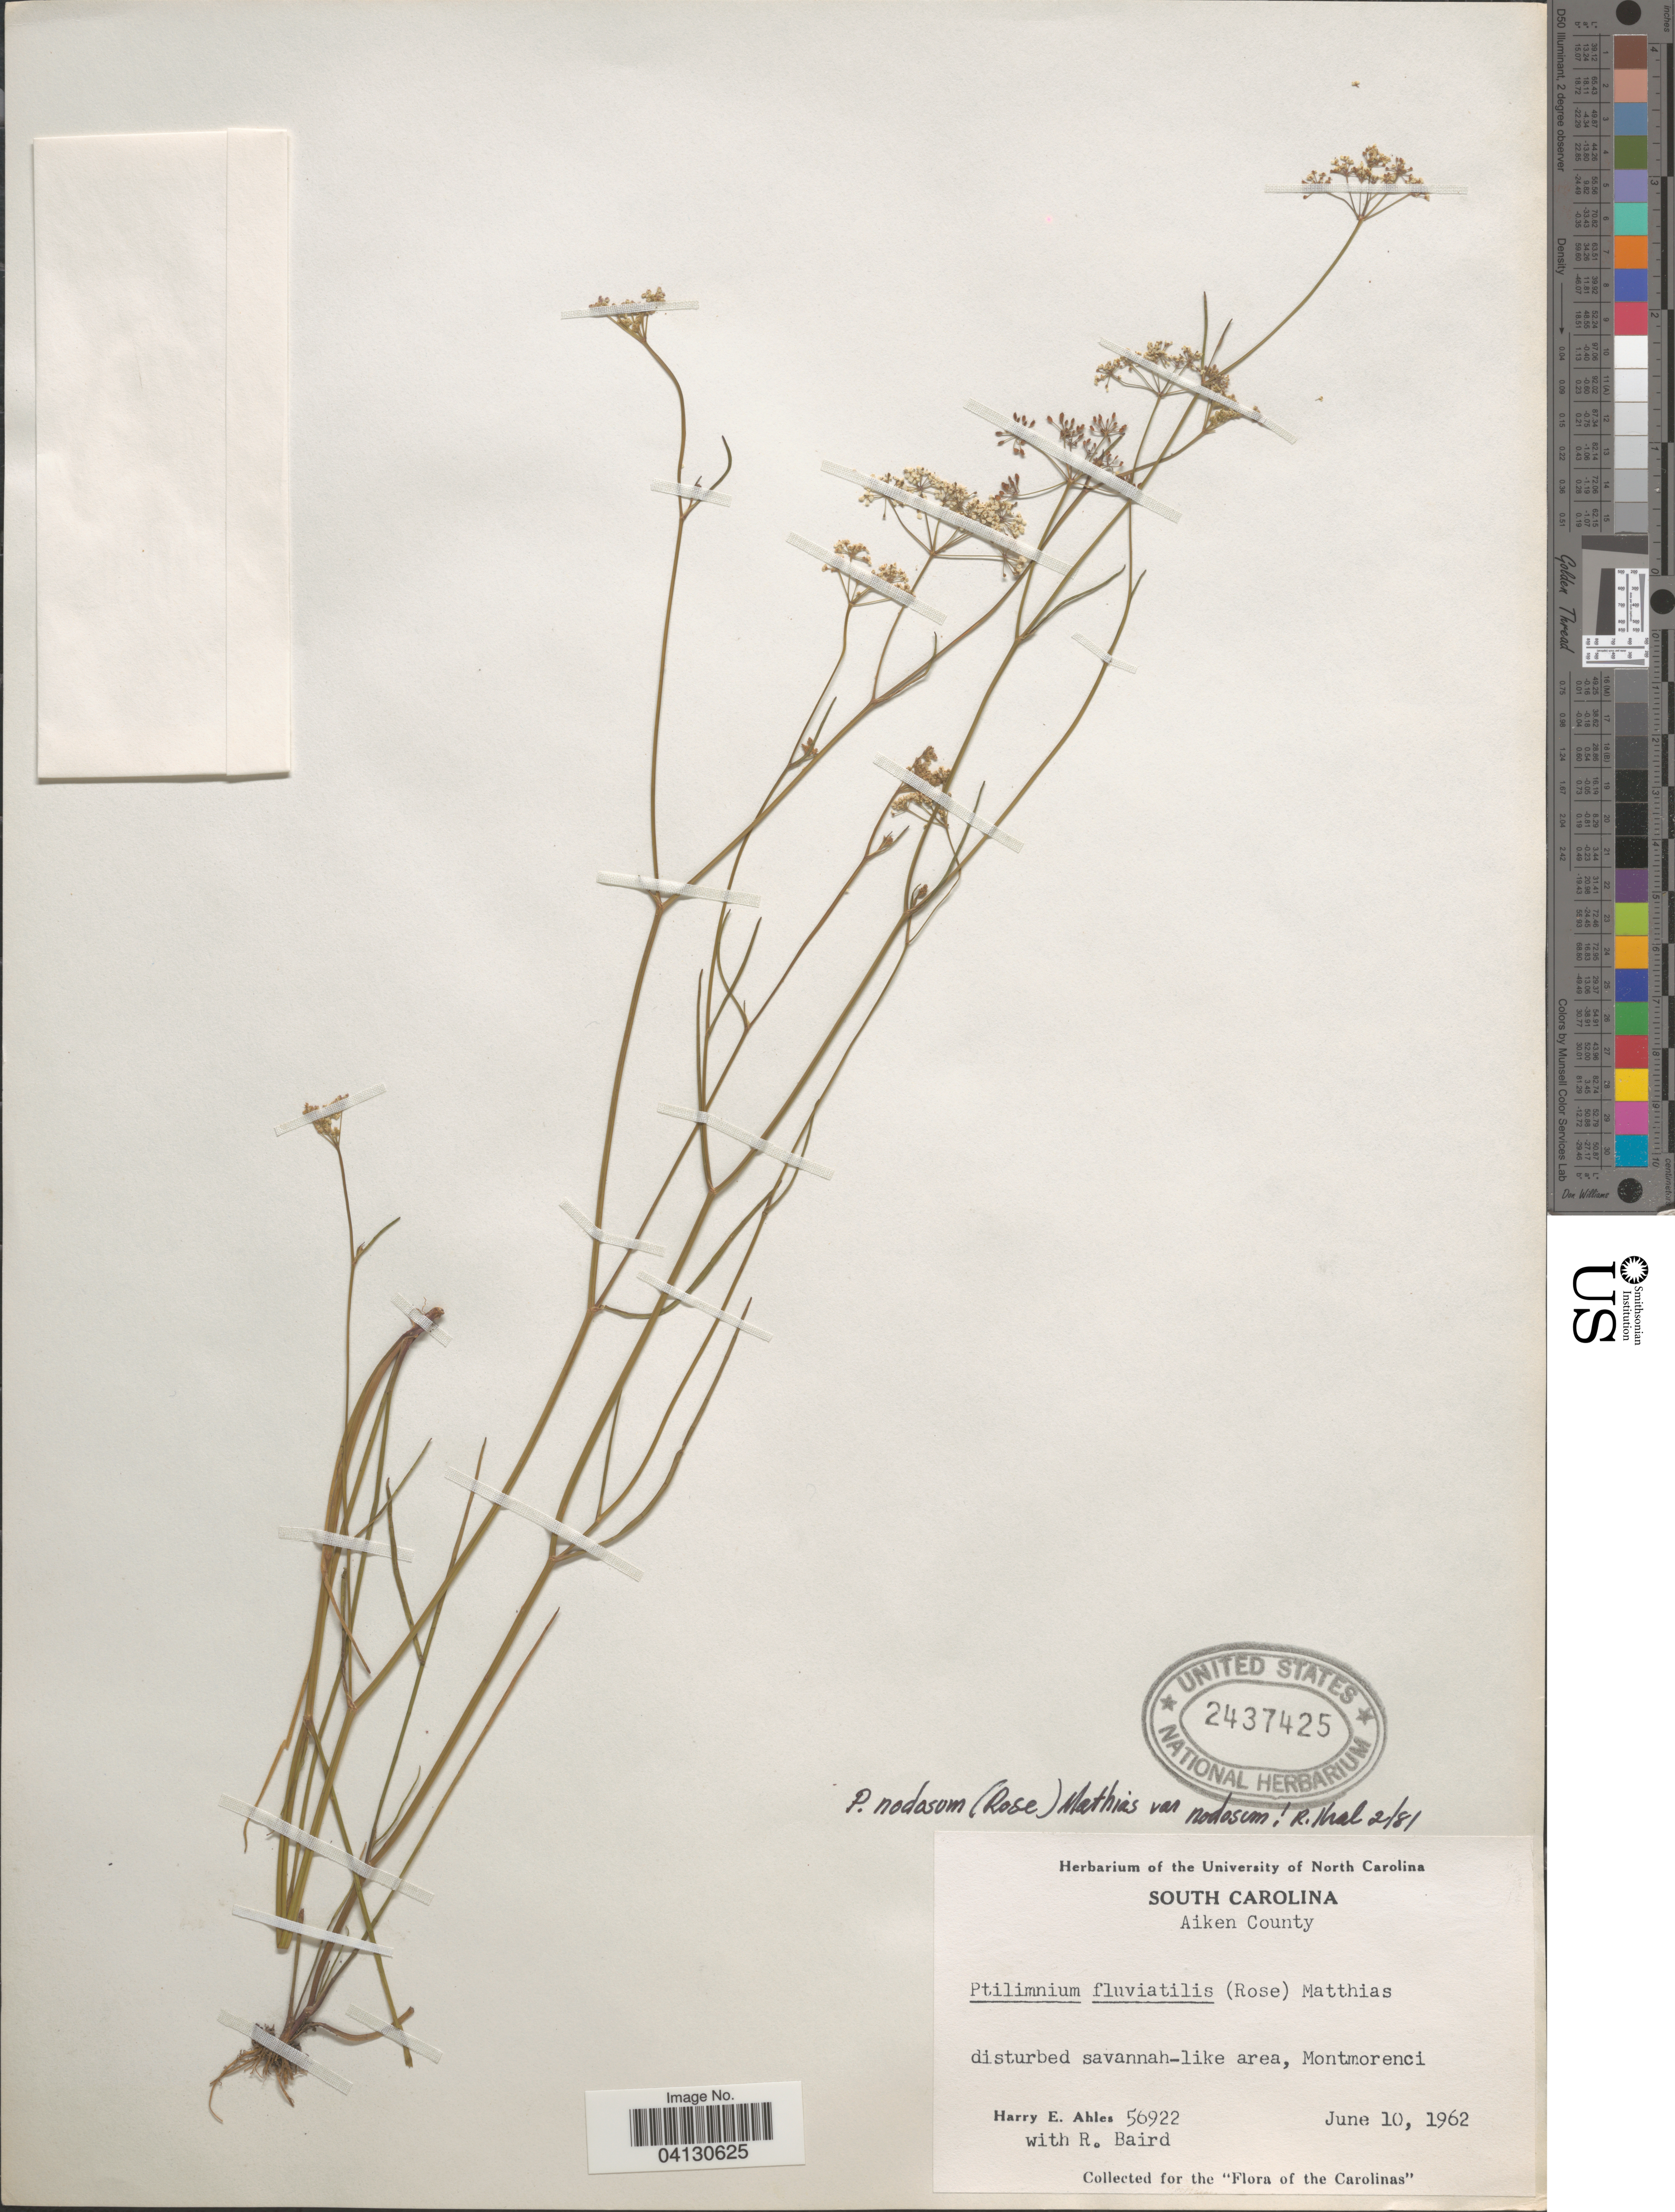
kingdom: Plantae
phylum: Tracheophyta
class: Magnoliopsida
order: Apiales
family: Apiaceae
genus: Ptilimnium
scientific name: Ptilimnium fluviatile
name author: (Rose) Mathias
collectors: H. E. Ahles & R. O. Baird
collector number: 56922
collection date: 1962-06-10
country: United States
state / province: South Carolina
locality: Aiken County. Disturbed savannah-like area, Montmorenci. The Carolinas.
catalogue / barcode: US 2437425